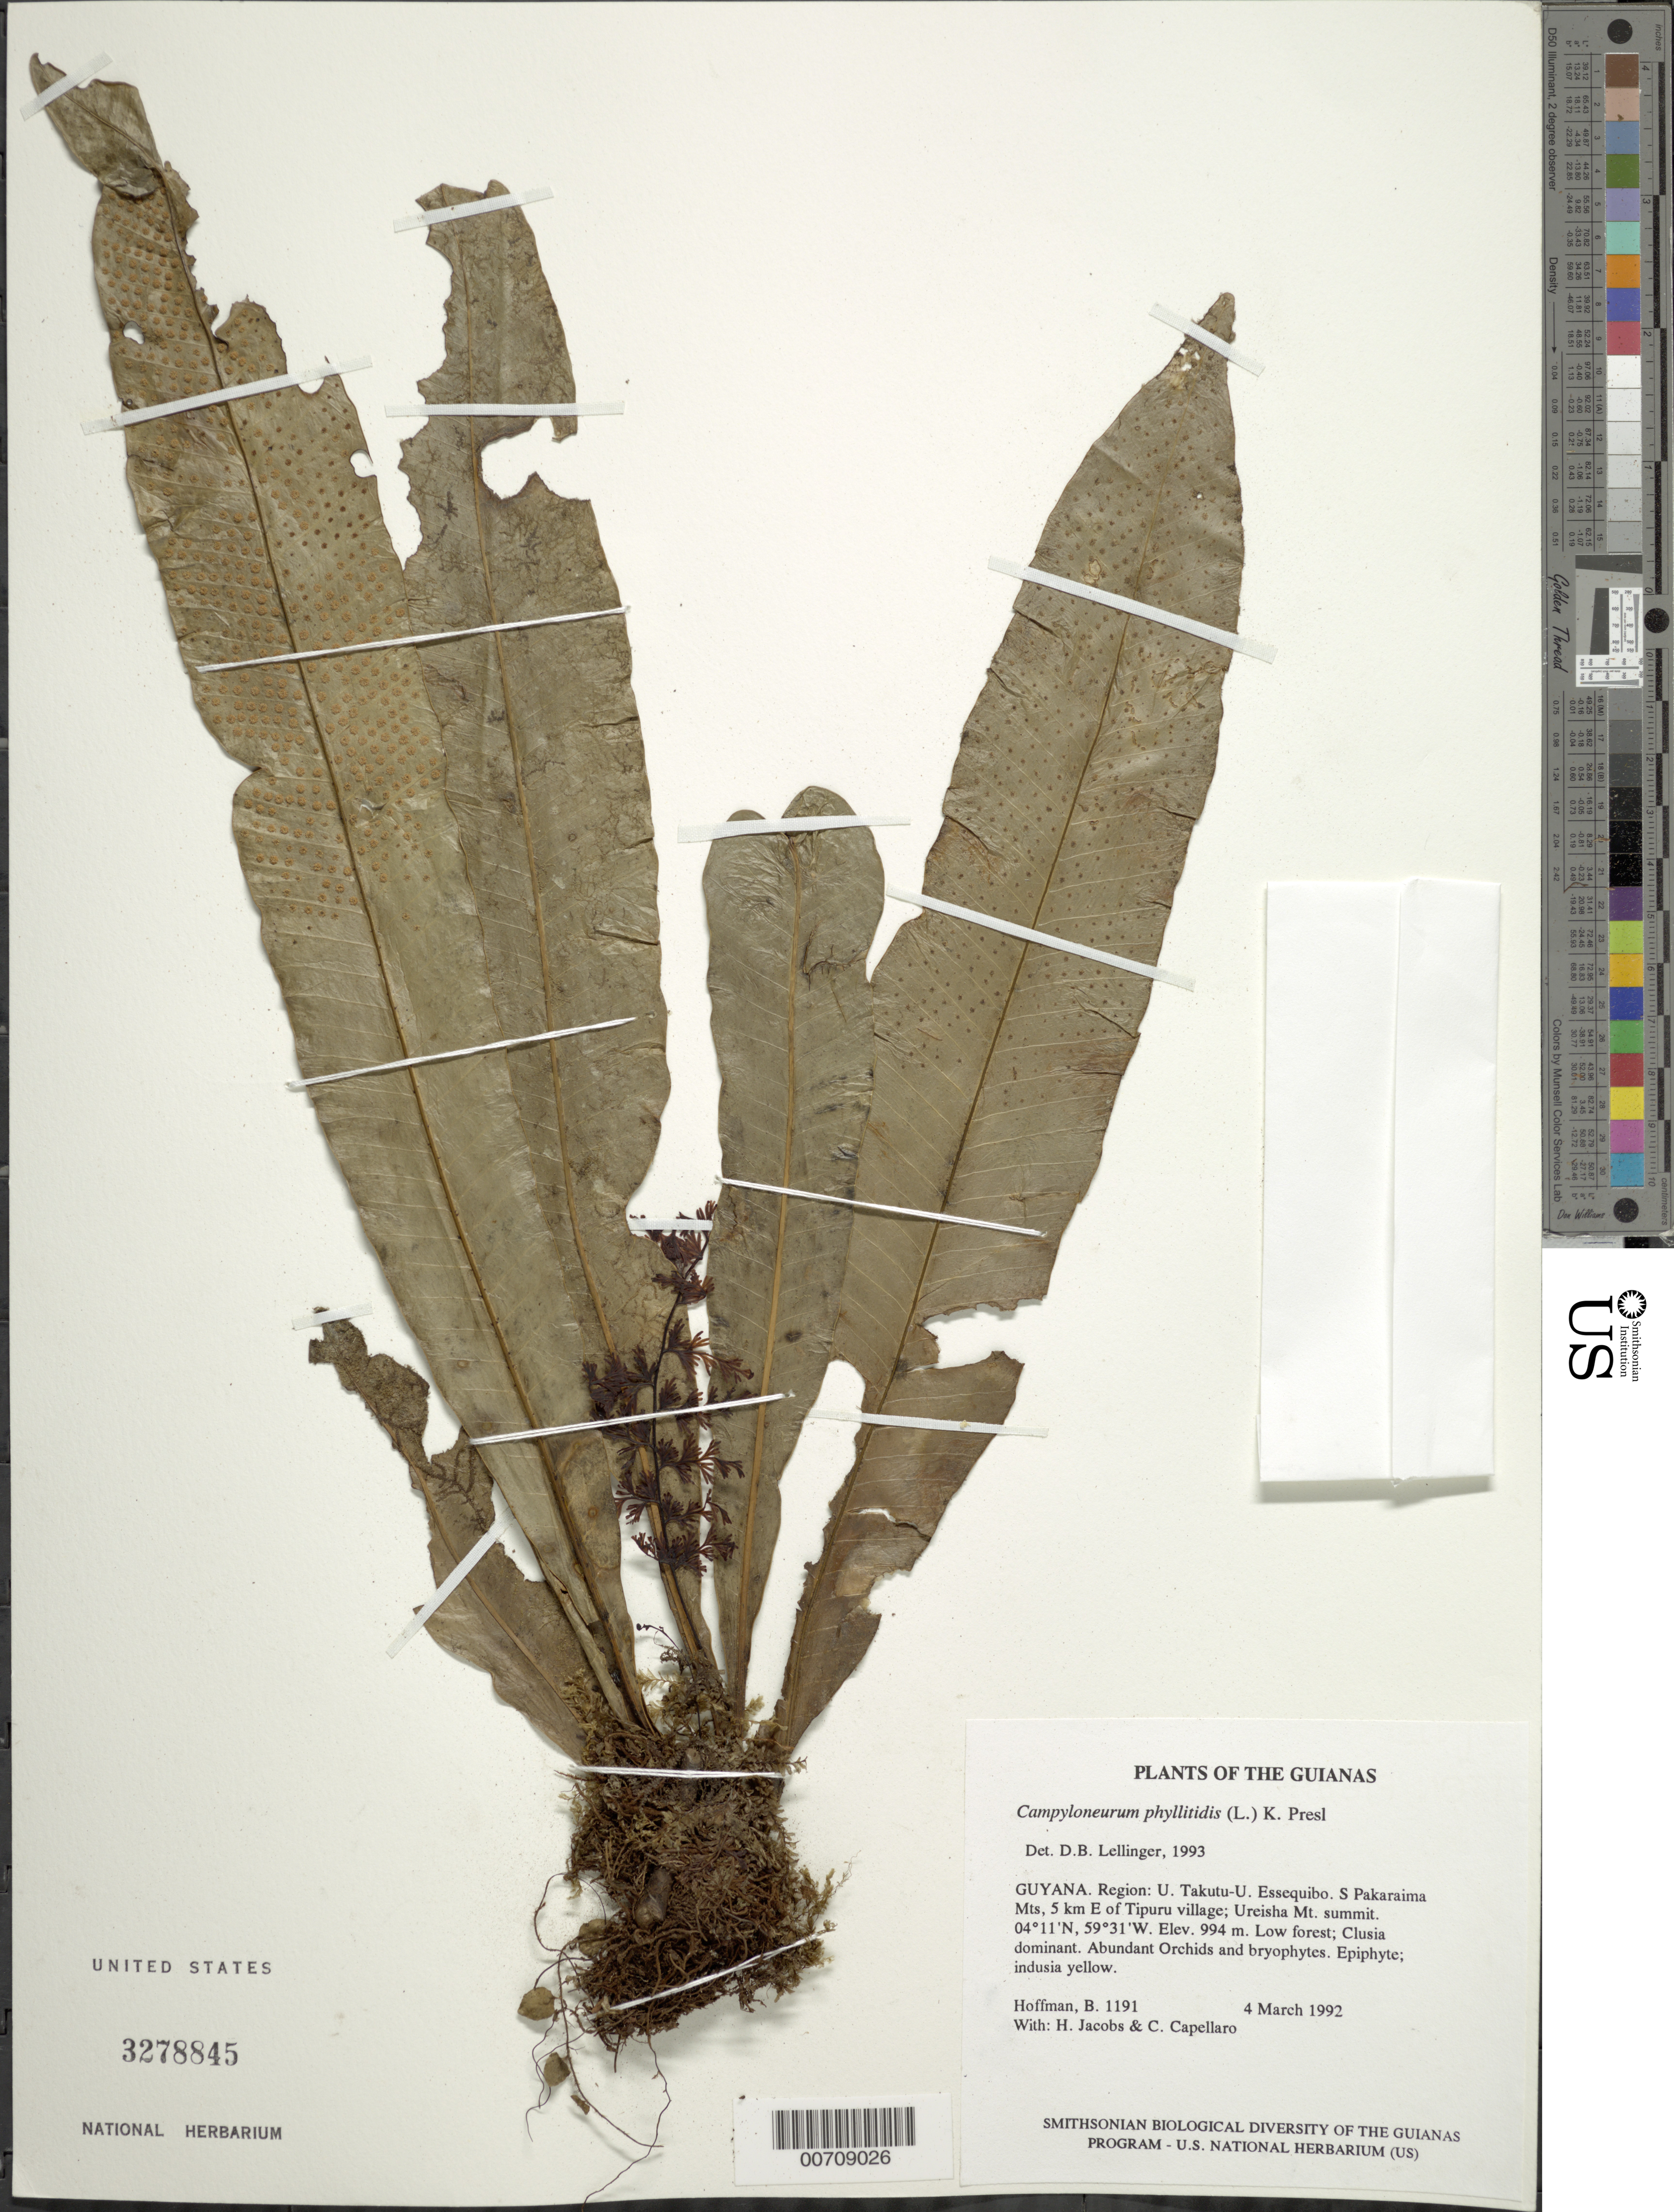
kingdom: Plantae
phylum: Tracheophyta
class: Polypodiopsida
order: Polypodiales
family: Polypodiaceae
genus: Campyloneurum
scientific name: Campyloneurum phyllitidis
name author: (L.) C. Presl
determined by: Lellinger, David B., (BOT), Smithsonian Institution - National Museum of Natural History (UNITED STATES)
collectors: B. Hoffman, H. Jacobs & C. Capellaro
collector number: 1191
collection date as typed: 4 March 1992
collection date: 1992-03-04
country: Guyana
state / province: U. Takutu-U. Essequibo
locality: S Pakaraima Mts, 5 km E of Tipuru village; Ureisha Mt. summit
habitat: Low forest; Clusia dominant. Abundant Orchids and bryophytes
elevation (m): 994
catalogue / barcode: US 3278845